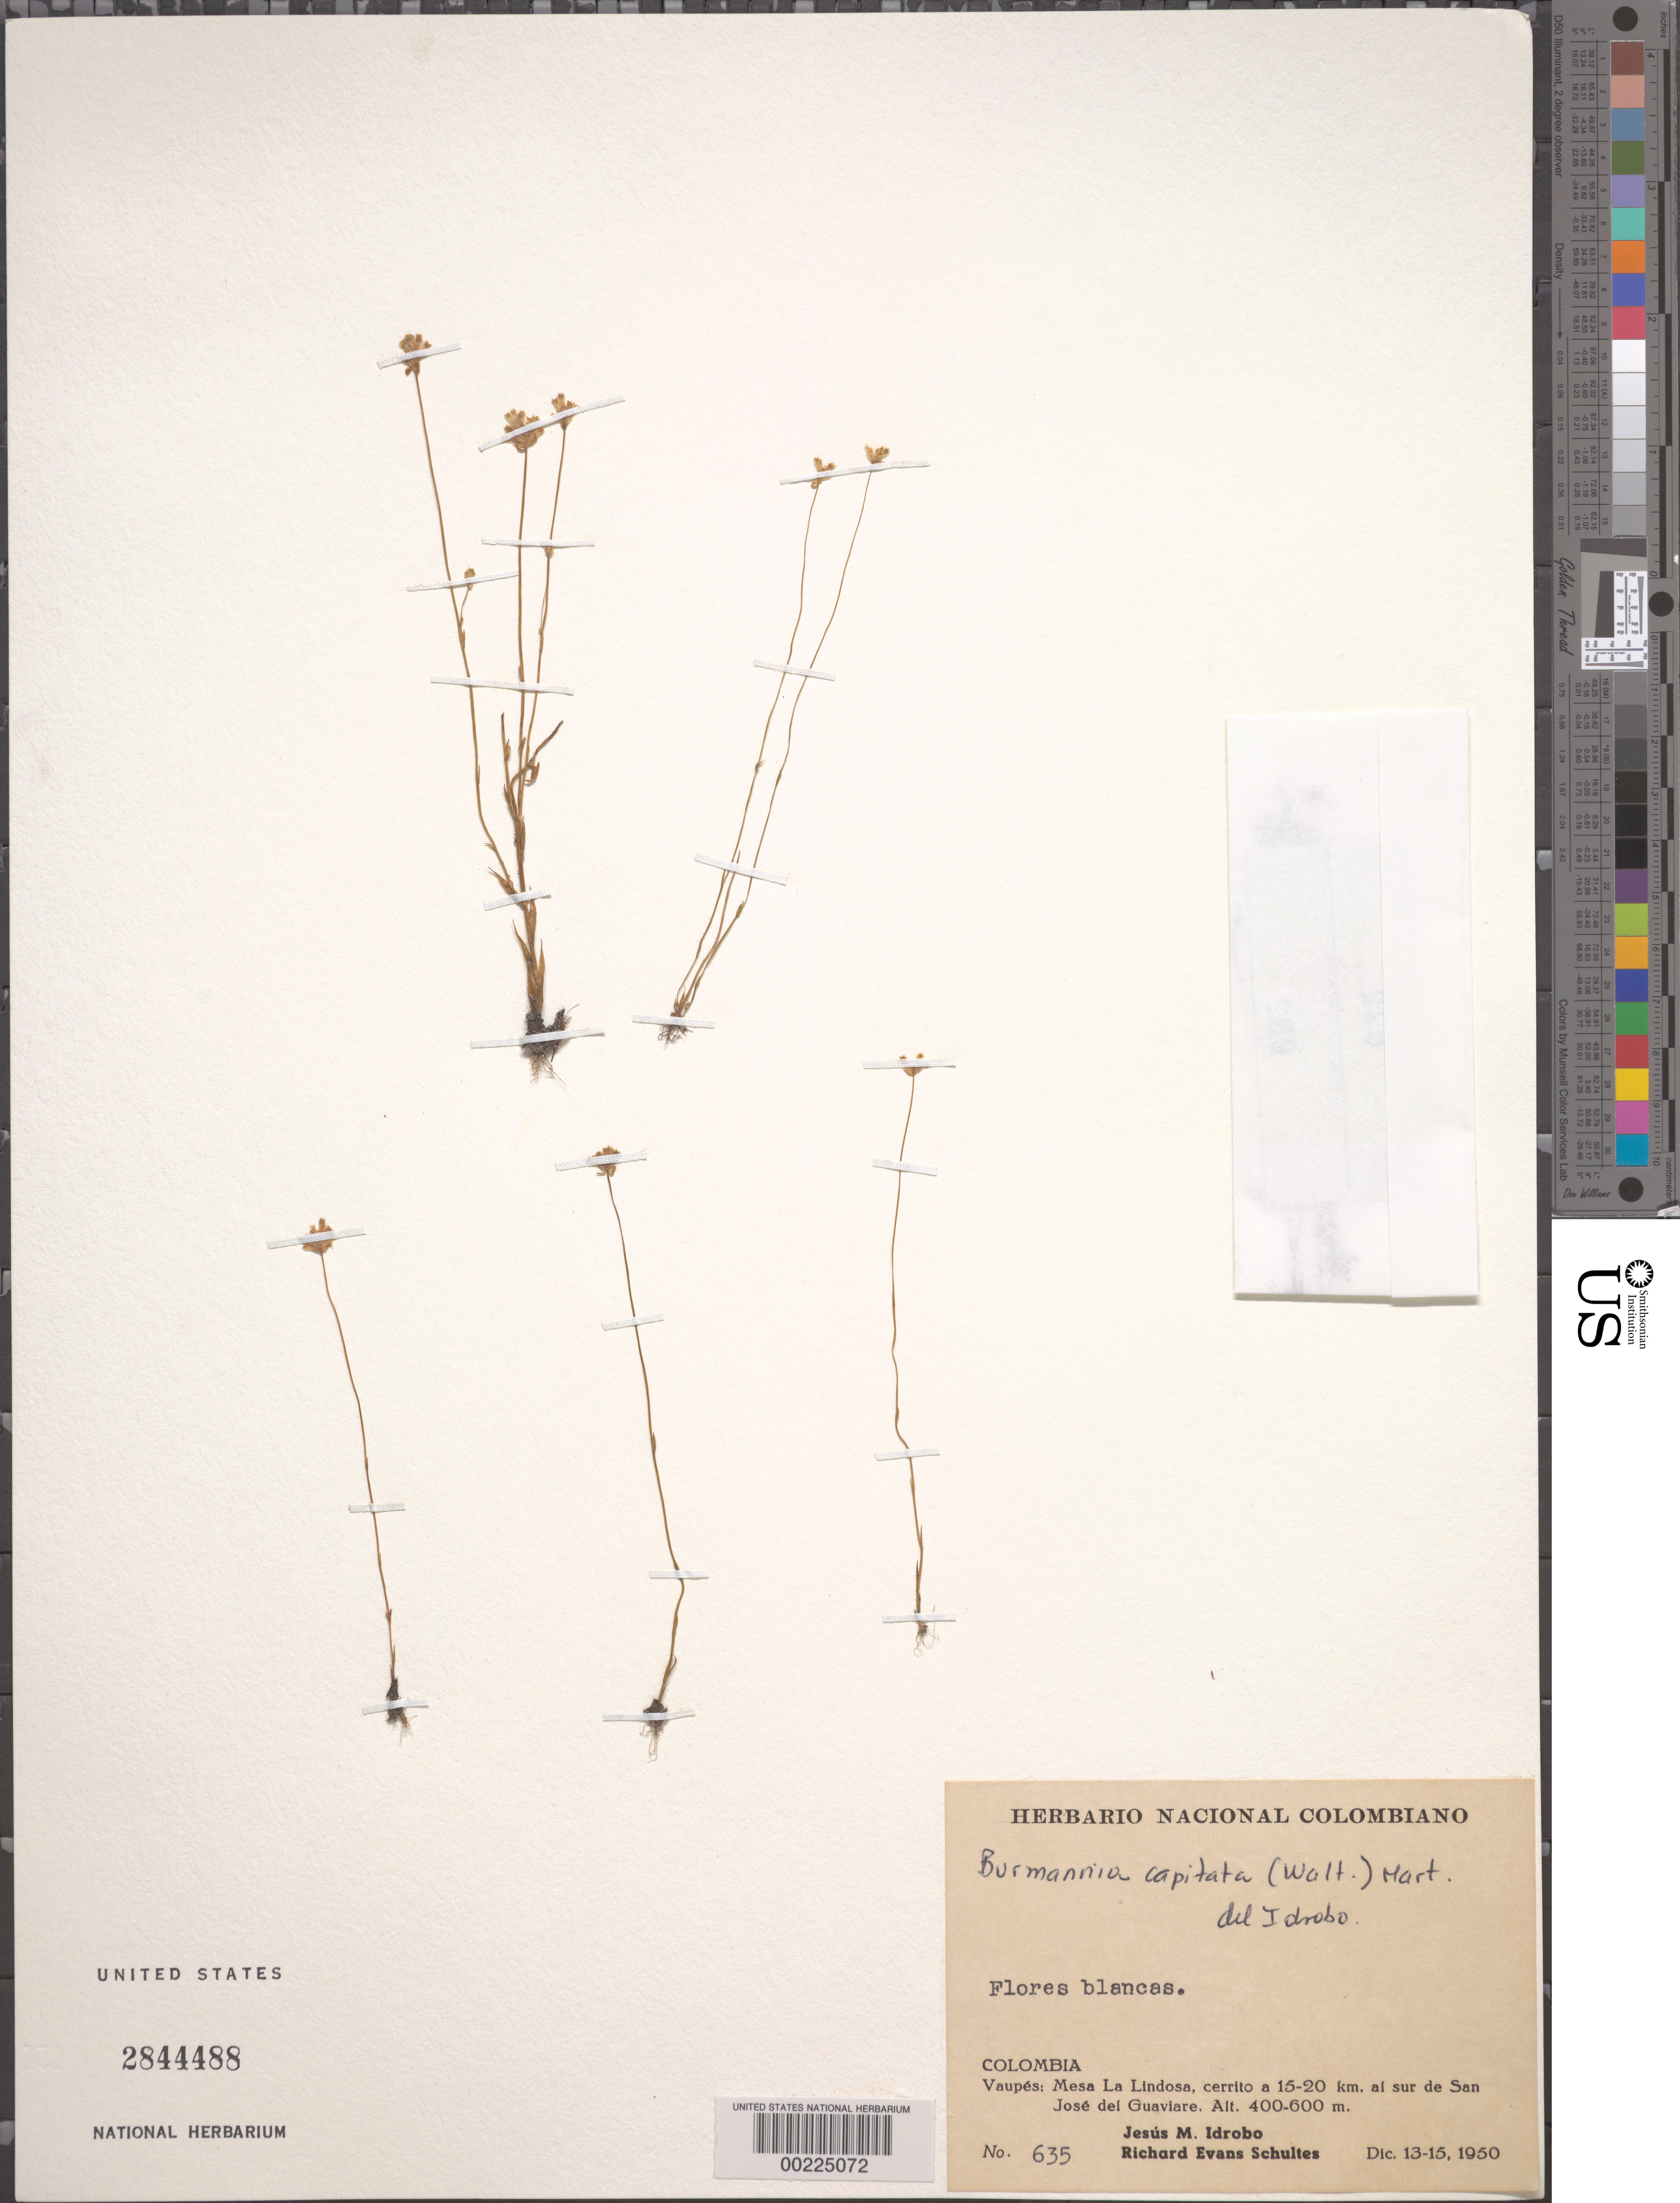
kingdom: Plantae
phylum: Tracheophyta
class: Liliopsida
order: Dioscoreales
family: Burmanniaceae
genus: Burmannia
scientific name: Burmannia capitata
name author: (Walter ex J.F. Gmel.) Mart.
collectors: J. M. Idrobo & R. E. Schultes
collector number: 635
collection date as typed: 13 Dec 1950 to 15 Dec 1950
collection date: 1950-12-13/1950-12-15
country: Colombia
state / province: Vaupés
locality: Mesa La Lindosa, Cerrito a 15-20 km al Sur de San Jose del Guaviare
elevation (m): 400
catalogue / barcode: US 2844488